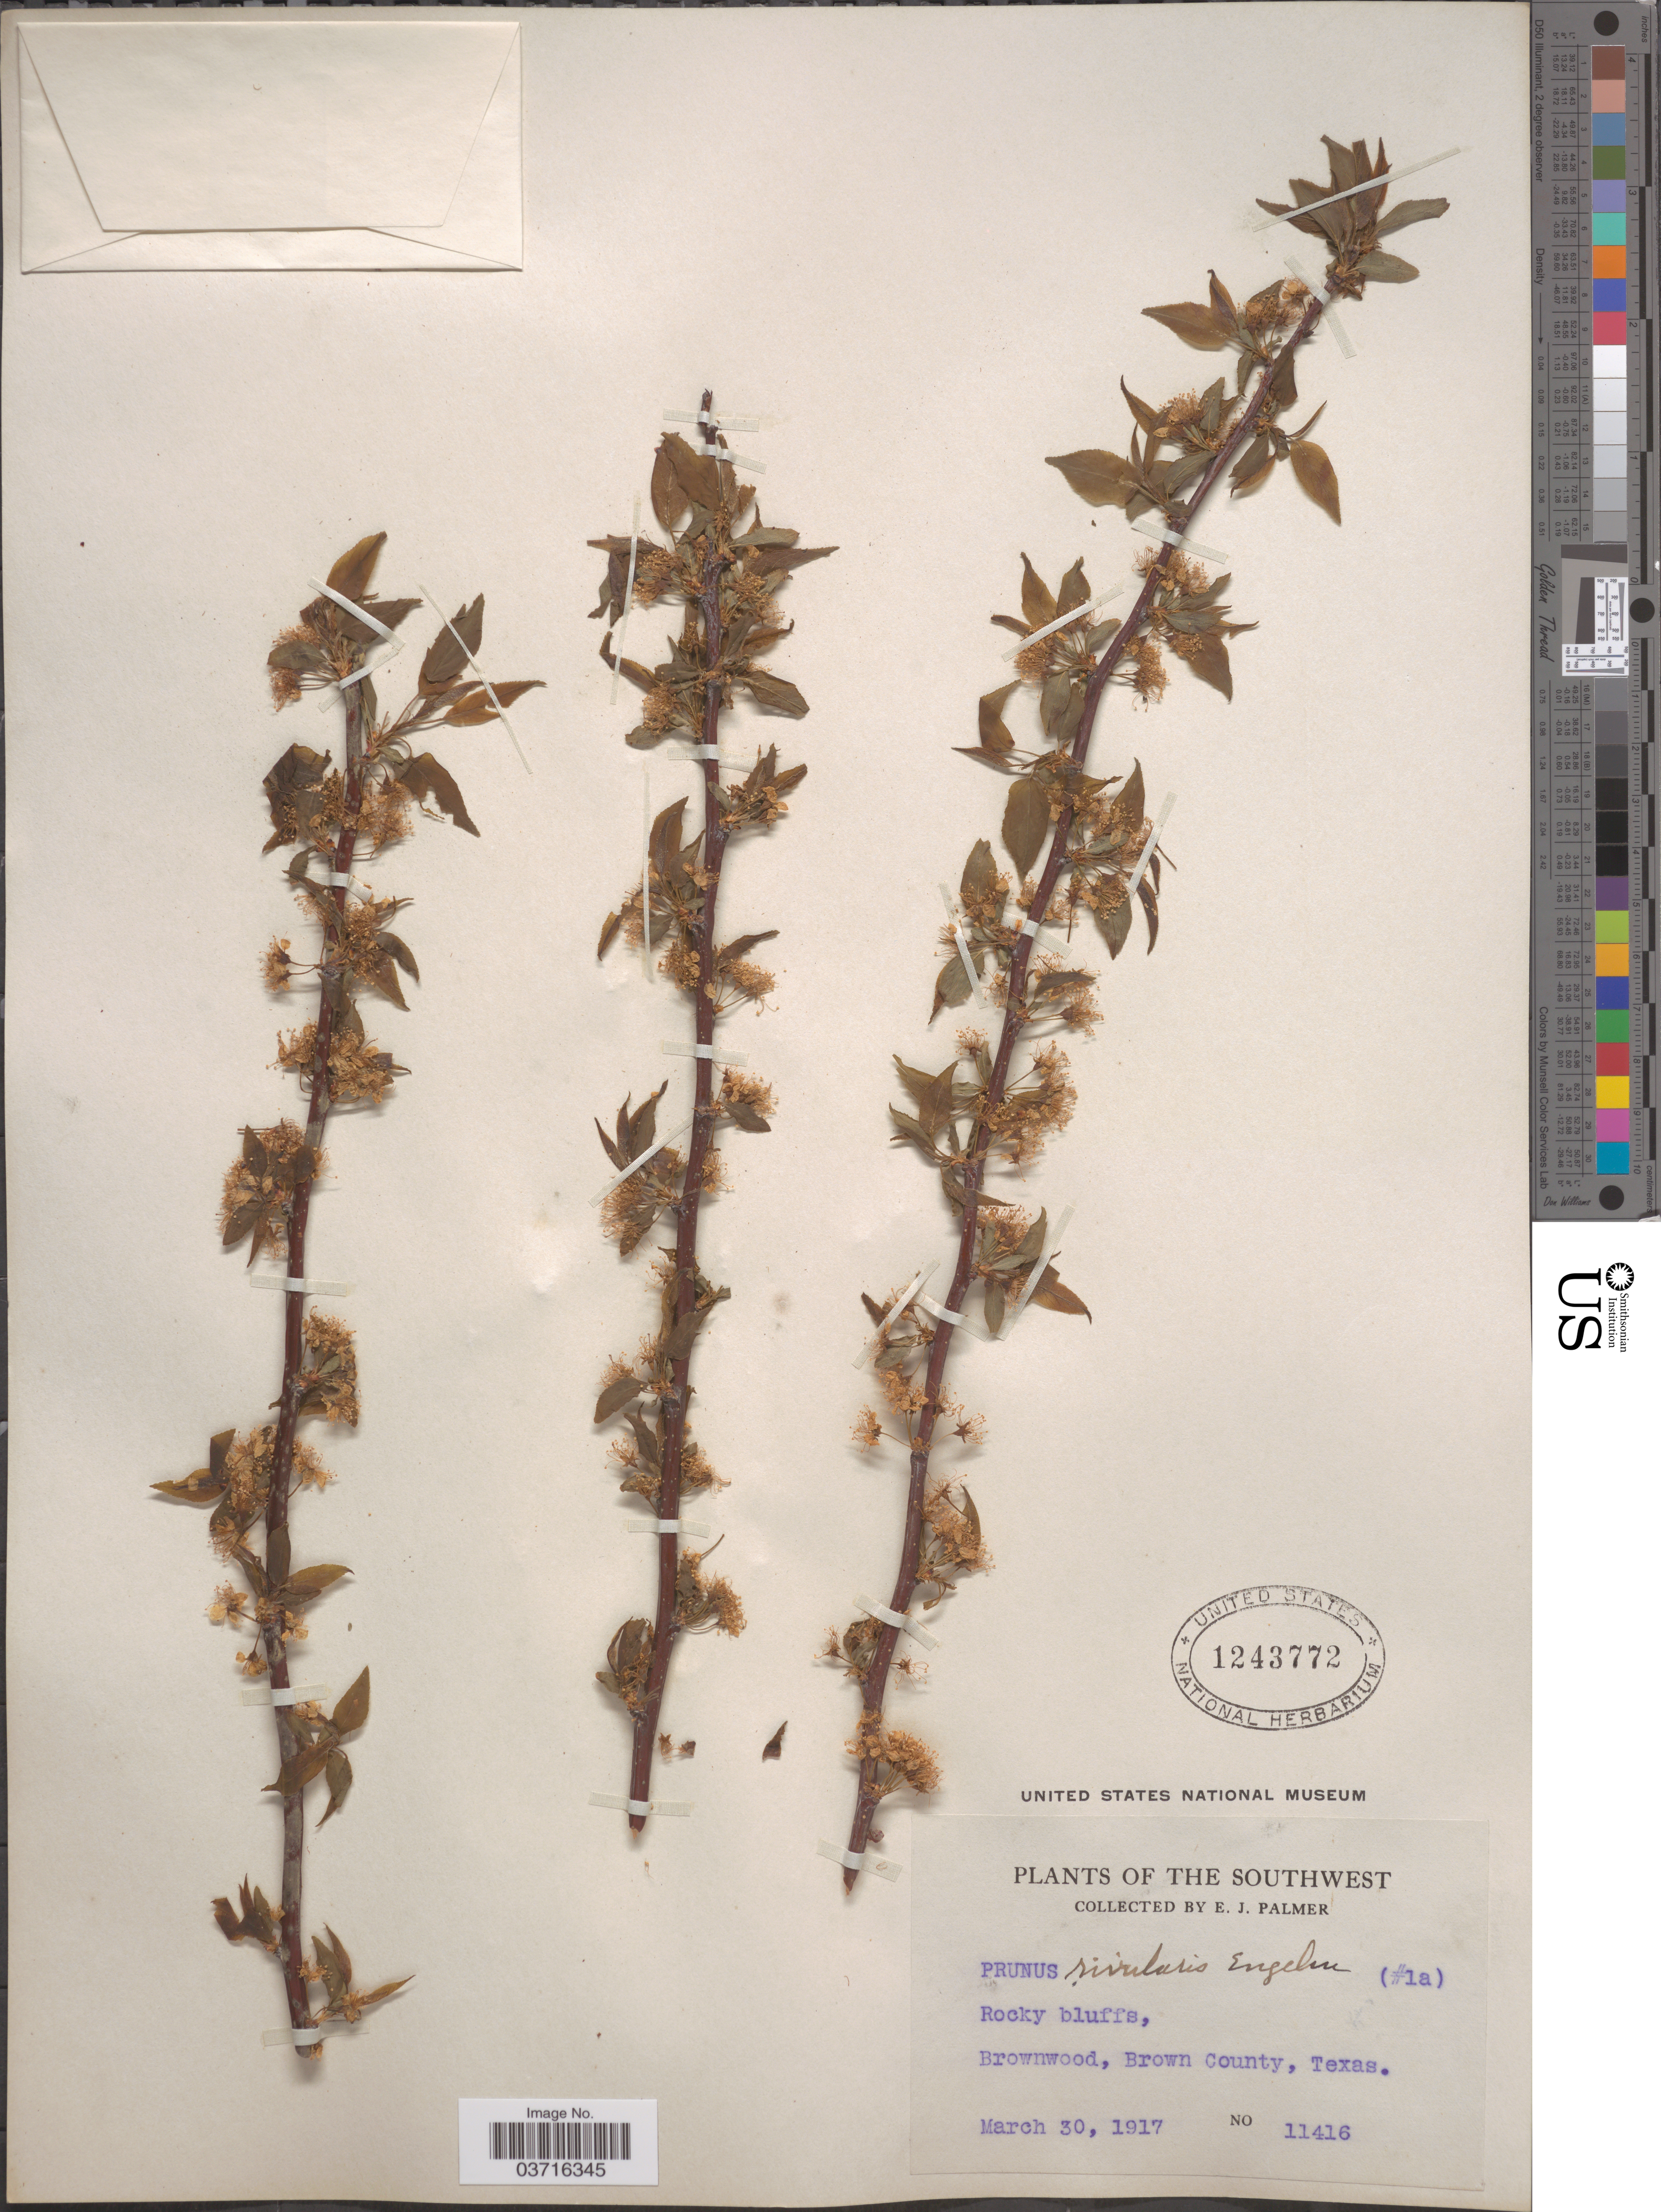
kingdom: Plantae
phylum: Tracheophyta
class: Magnoliopsida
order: Rosales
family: Rosaceae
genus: Prunus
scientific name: Prunus rivularis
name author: Scheele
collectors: E. J. Palmer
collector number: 11416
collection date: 1917-03-30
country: United States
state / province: Texas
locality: The Southwest. Brownwood, Brown County.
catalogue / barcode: US 1243772